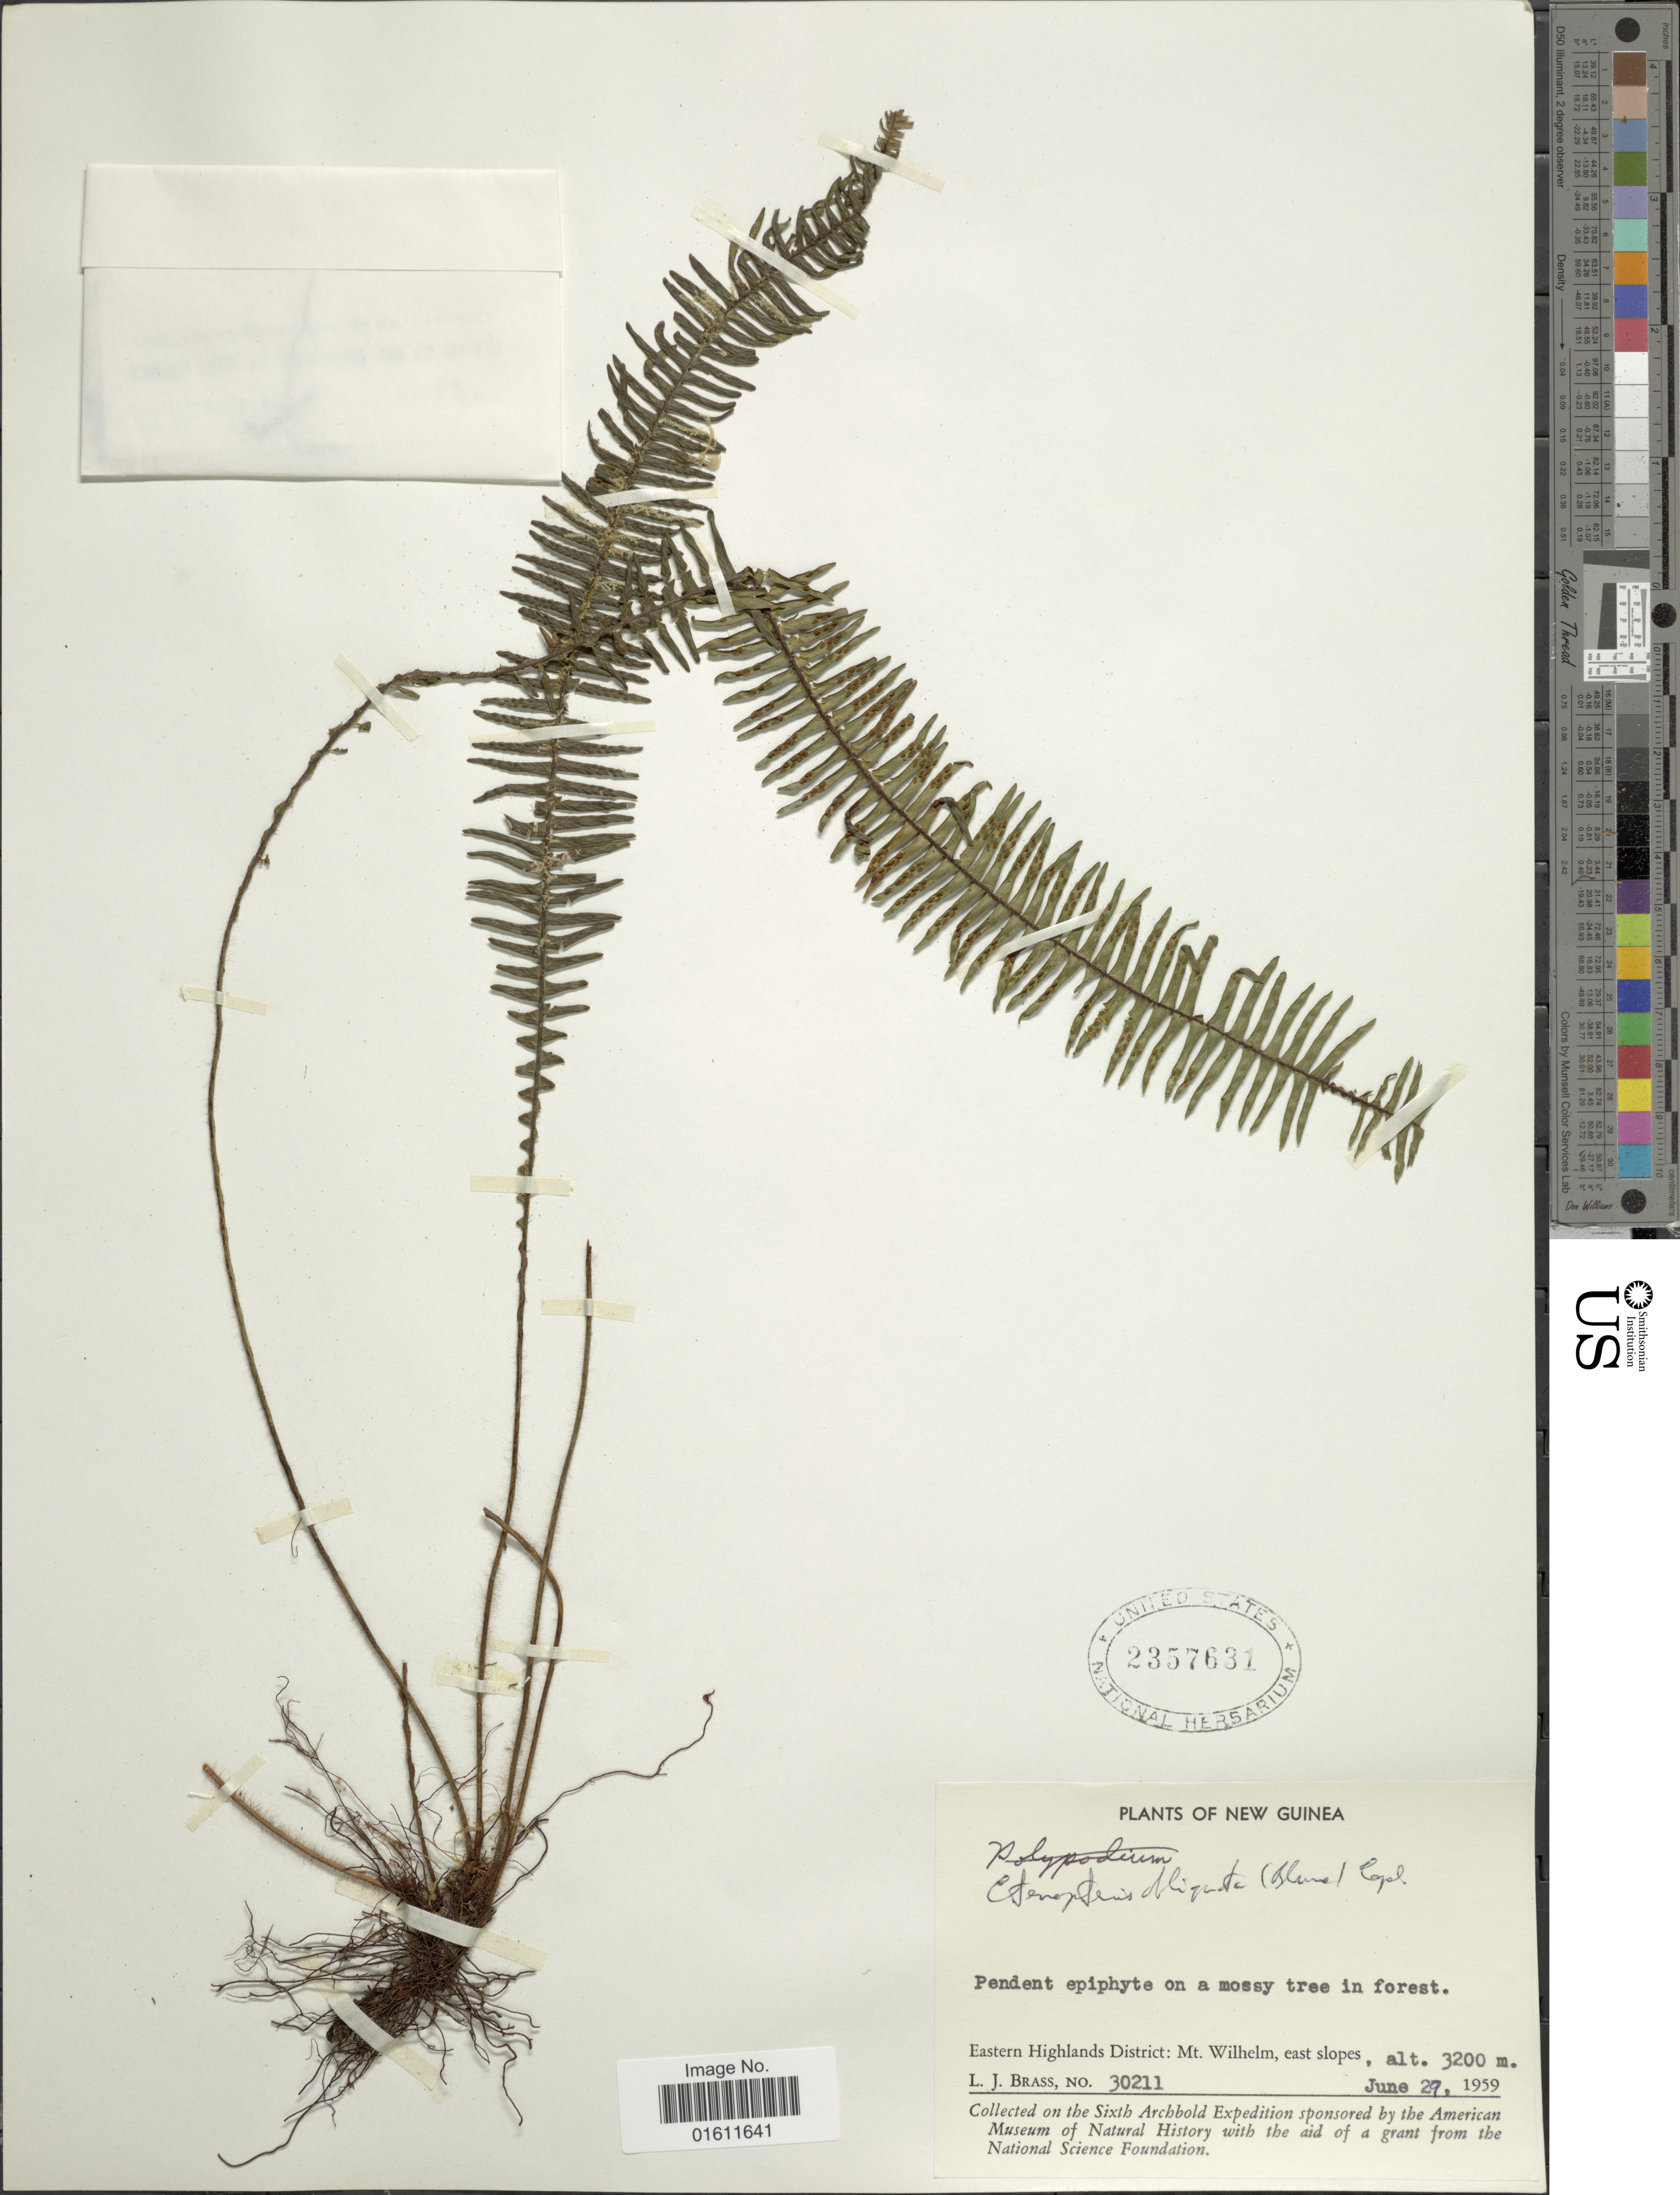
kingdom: Plantae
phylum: Tracheophyta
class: Polypodiopsida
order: Polypodiales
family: Polypodiaceae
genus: Prosaptia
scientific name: Prosaptia obliquata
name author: (Blume) Mett.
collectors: L. J. Brass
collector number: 30211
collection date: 1959-06-29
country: Papua New Guinea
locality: New Guinea, Eastern Highlands District: Mt. Wilhelm, east slopes.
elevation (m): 3200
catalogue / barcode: US 2357631